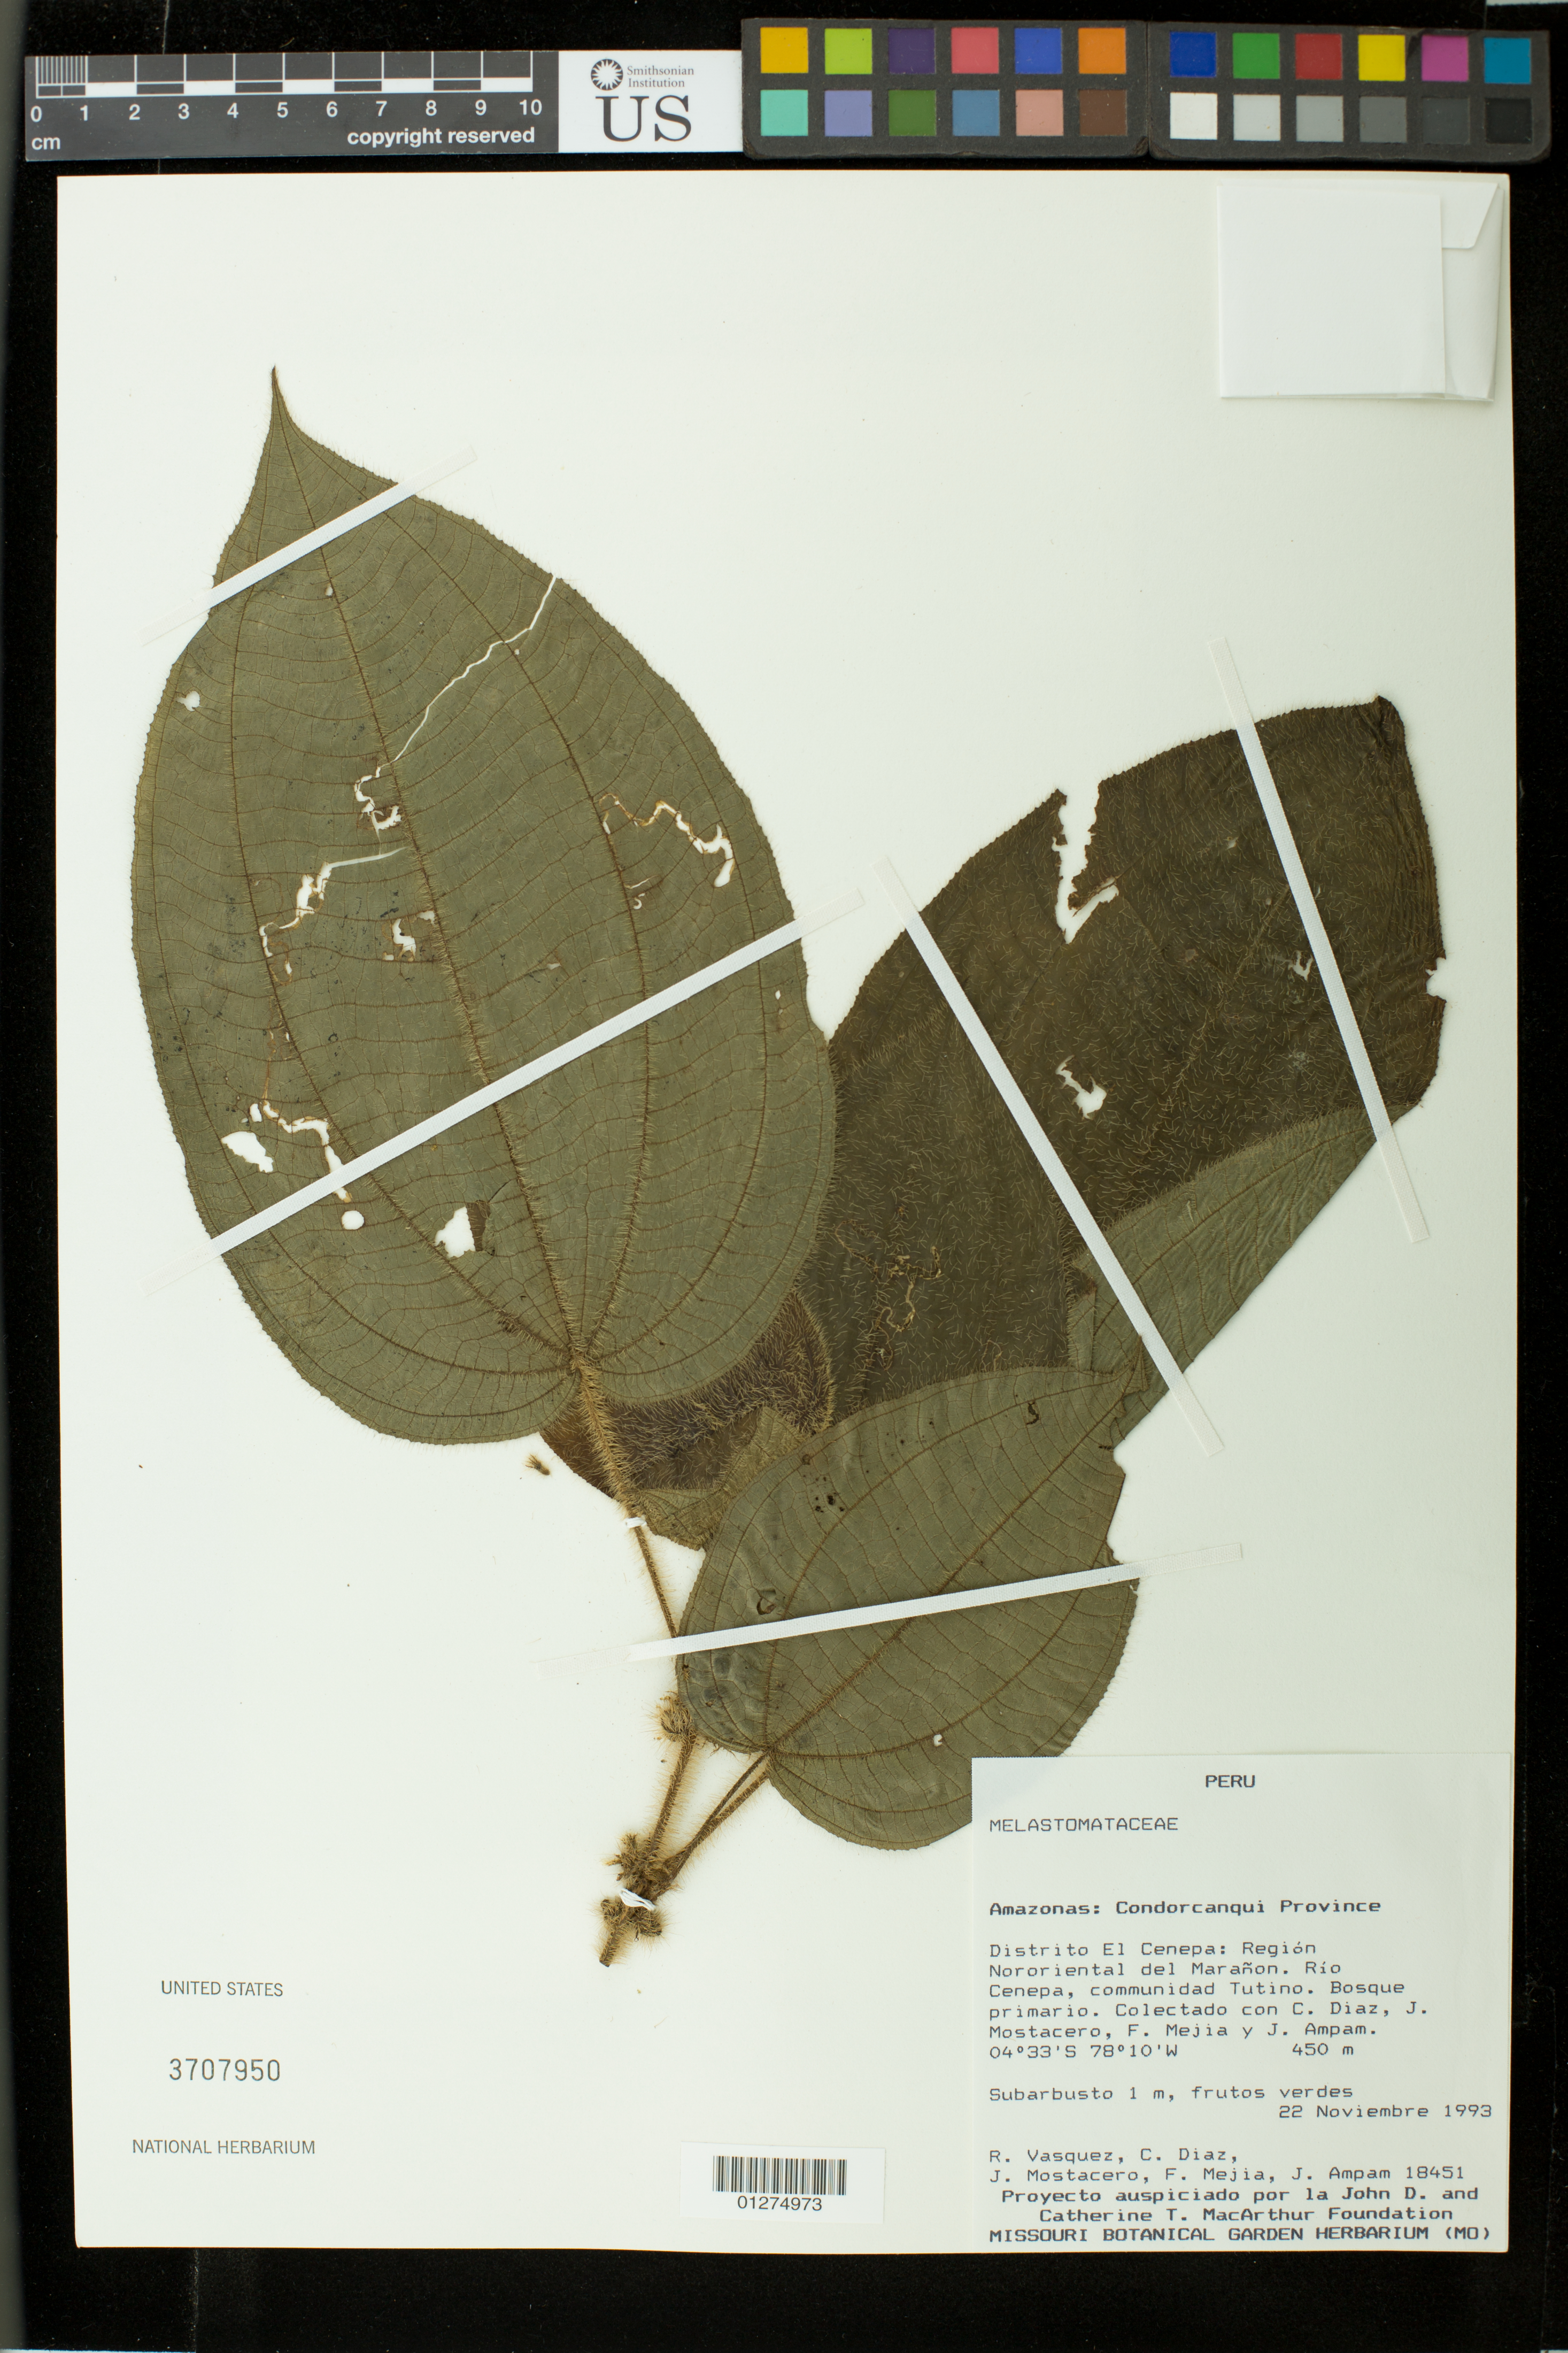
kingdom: Plantae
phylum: Tracheophyta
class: Magnoliopsida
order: Myrtales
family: Melastomataceae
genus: Clidemia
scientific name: Clidemia allardii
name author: Wurdack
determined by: Michelangeli, F. A.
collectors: R. Vásquez, C. Díaz, J. Mostacero, F. Mejia & J. Ampam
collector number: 18451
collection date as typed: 22 Nov 1993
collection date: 1993-11-22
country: Peru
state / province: Amazonas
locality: Prov. Condorcanqui, dtto. El Cenepa: región nororiental del Marañon, Río Cenepa, communidad Tutino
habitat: bosque primario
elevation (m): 450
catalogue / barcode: US 3707950